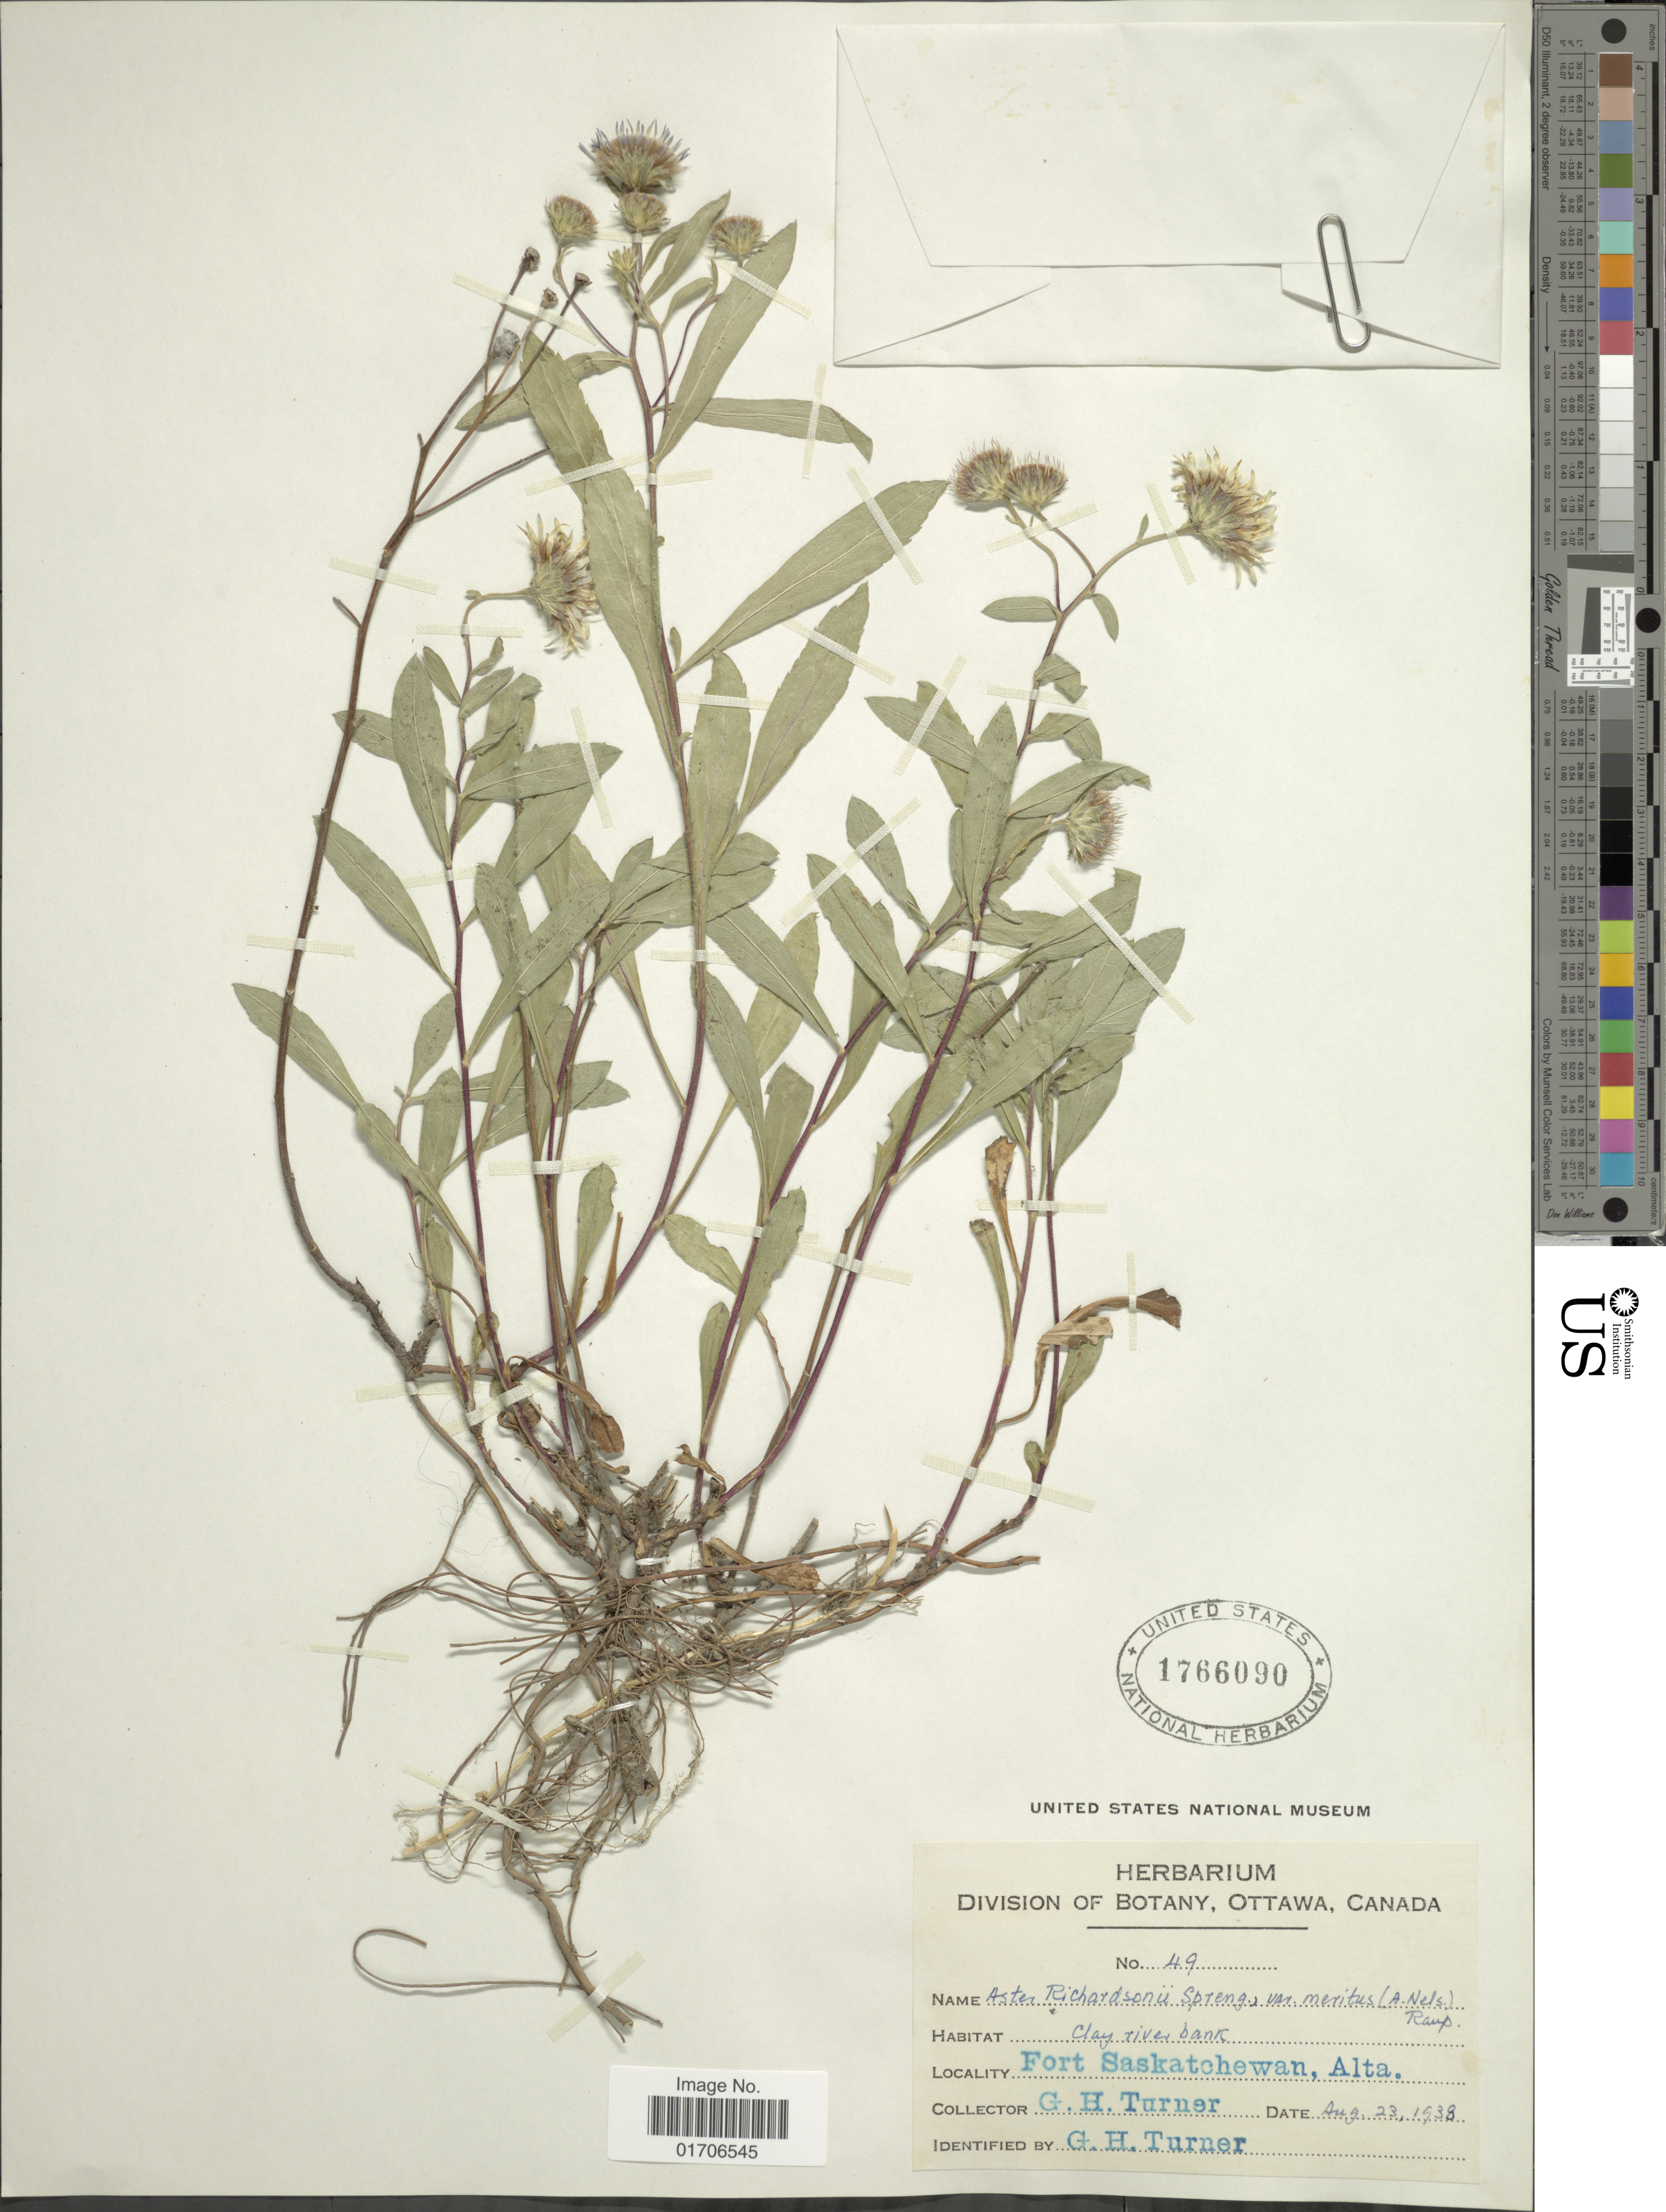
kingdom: Plantae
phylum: Tracheophyta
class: Magnoliopsida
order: Asterales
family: Asteraceae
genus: Eurybia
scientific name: Eurybia merita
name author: (A. Nelson) G.L. Nesom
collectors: G. H. Turner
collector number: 49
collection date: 1938-08-23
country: Canada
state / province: Alberta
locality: Fort Saskatchewan, Alta.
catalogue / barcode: US 1766090